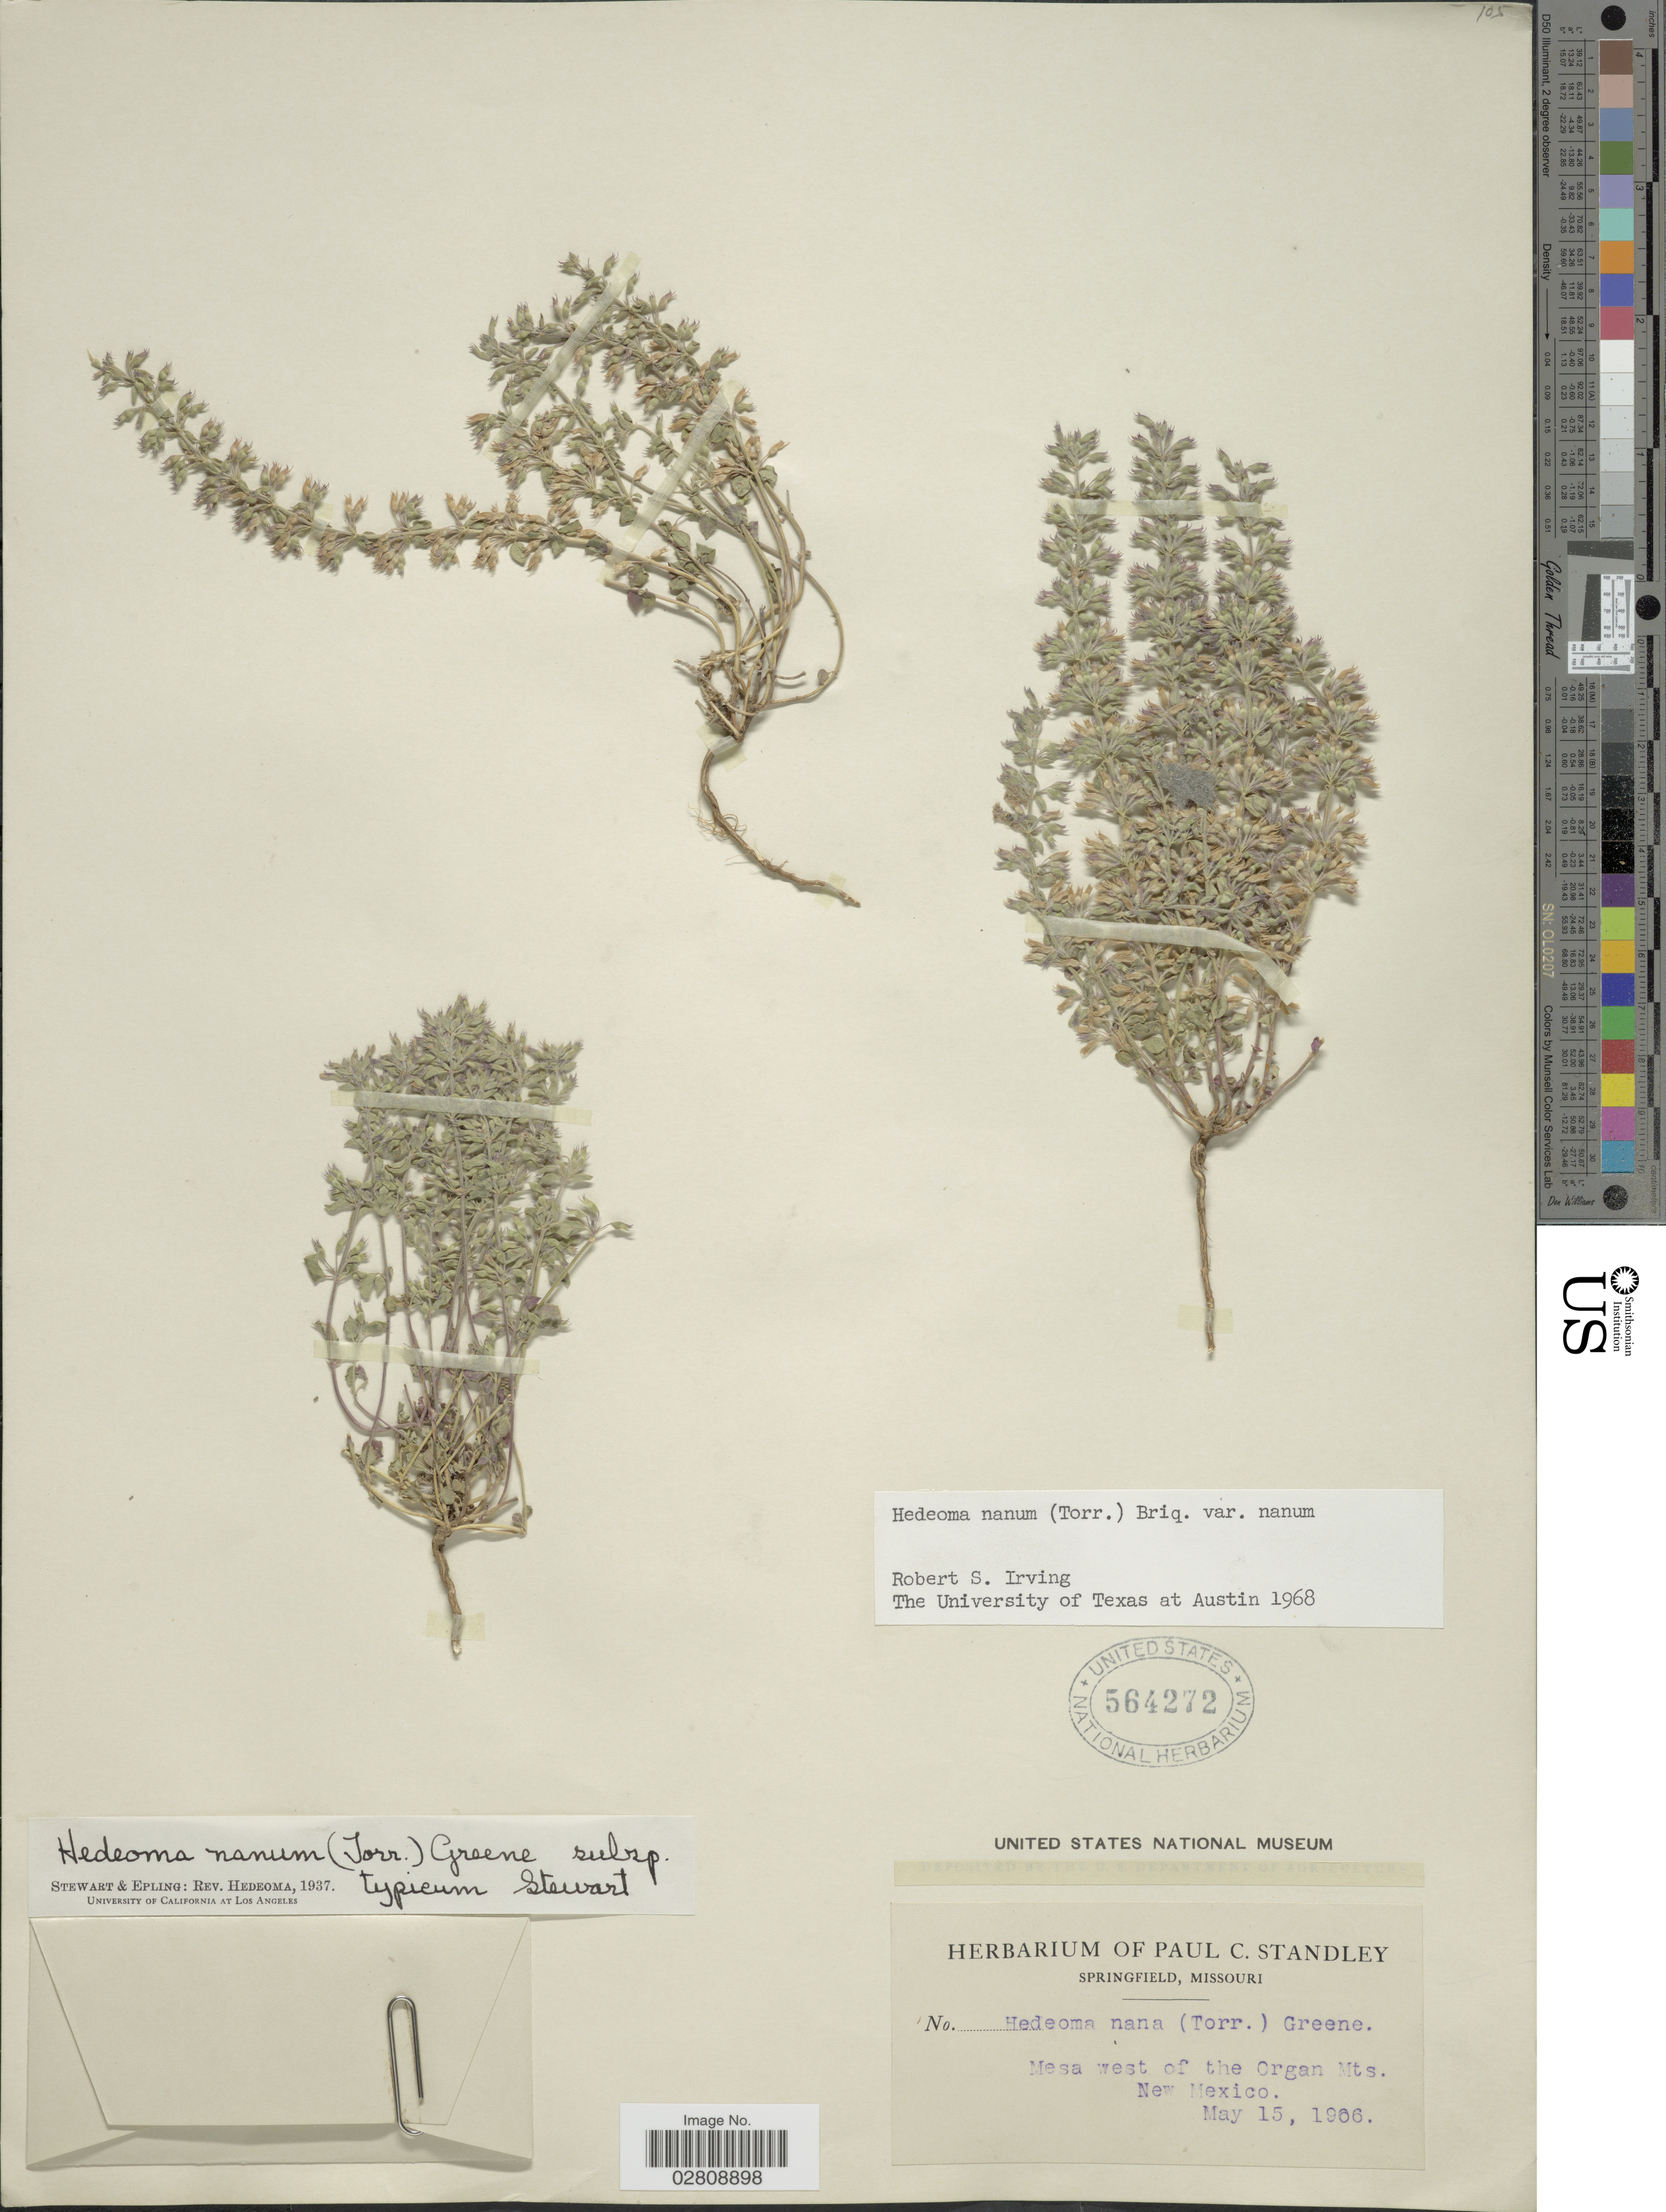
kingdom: Plantae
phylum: Tracheophyta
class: Magnoliopsida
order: Lamiales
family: Lamiaceae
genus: Hedeoma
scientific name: Hedeoma nana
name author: (Torr.) Briq.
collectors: ex herb. Paul C. Standley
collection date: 1906-05-15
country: United States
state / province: New Mexico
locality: Mesa west of the Organ Mts.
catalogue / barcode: US 564272